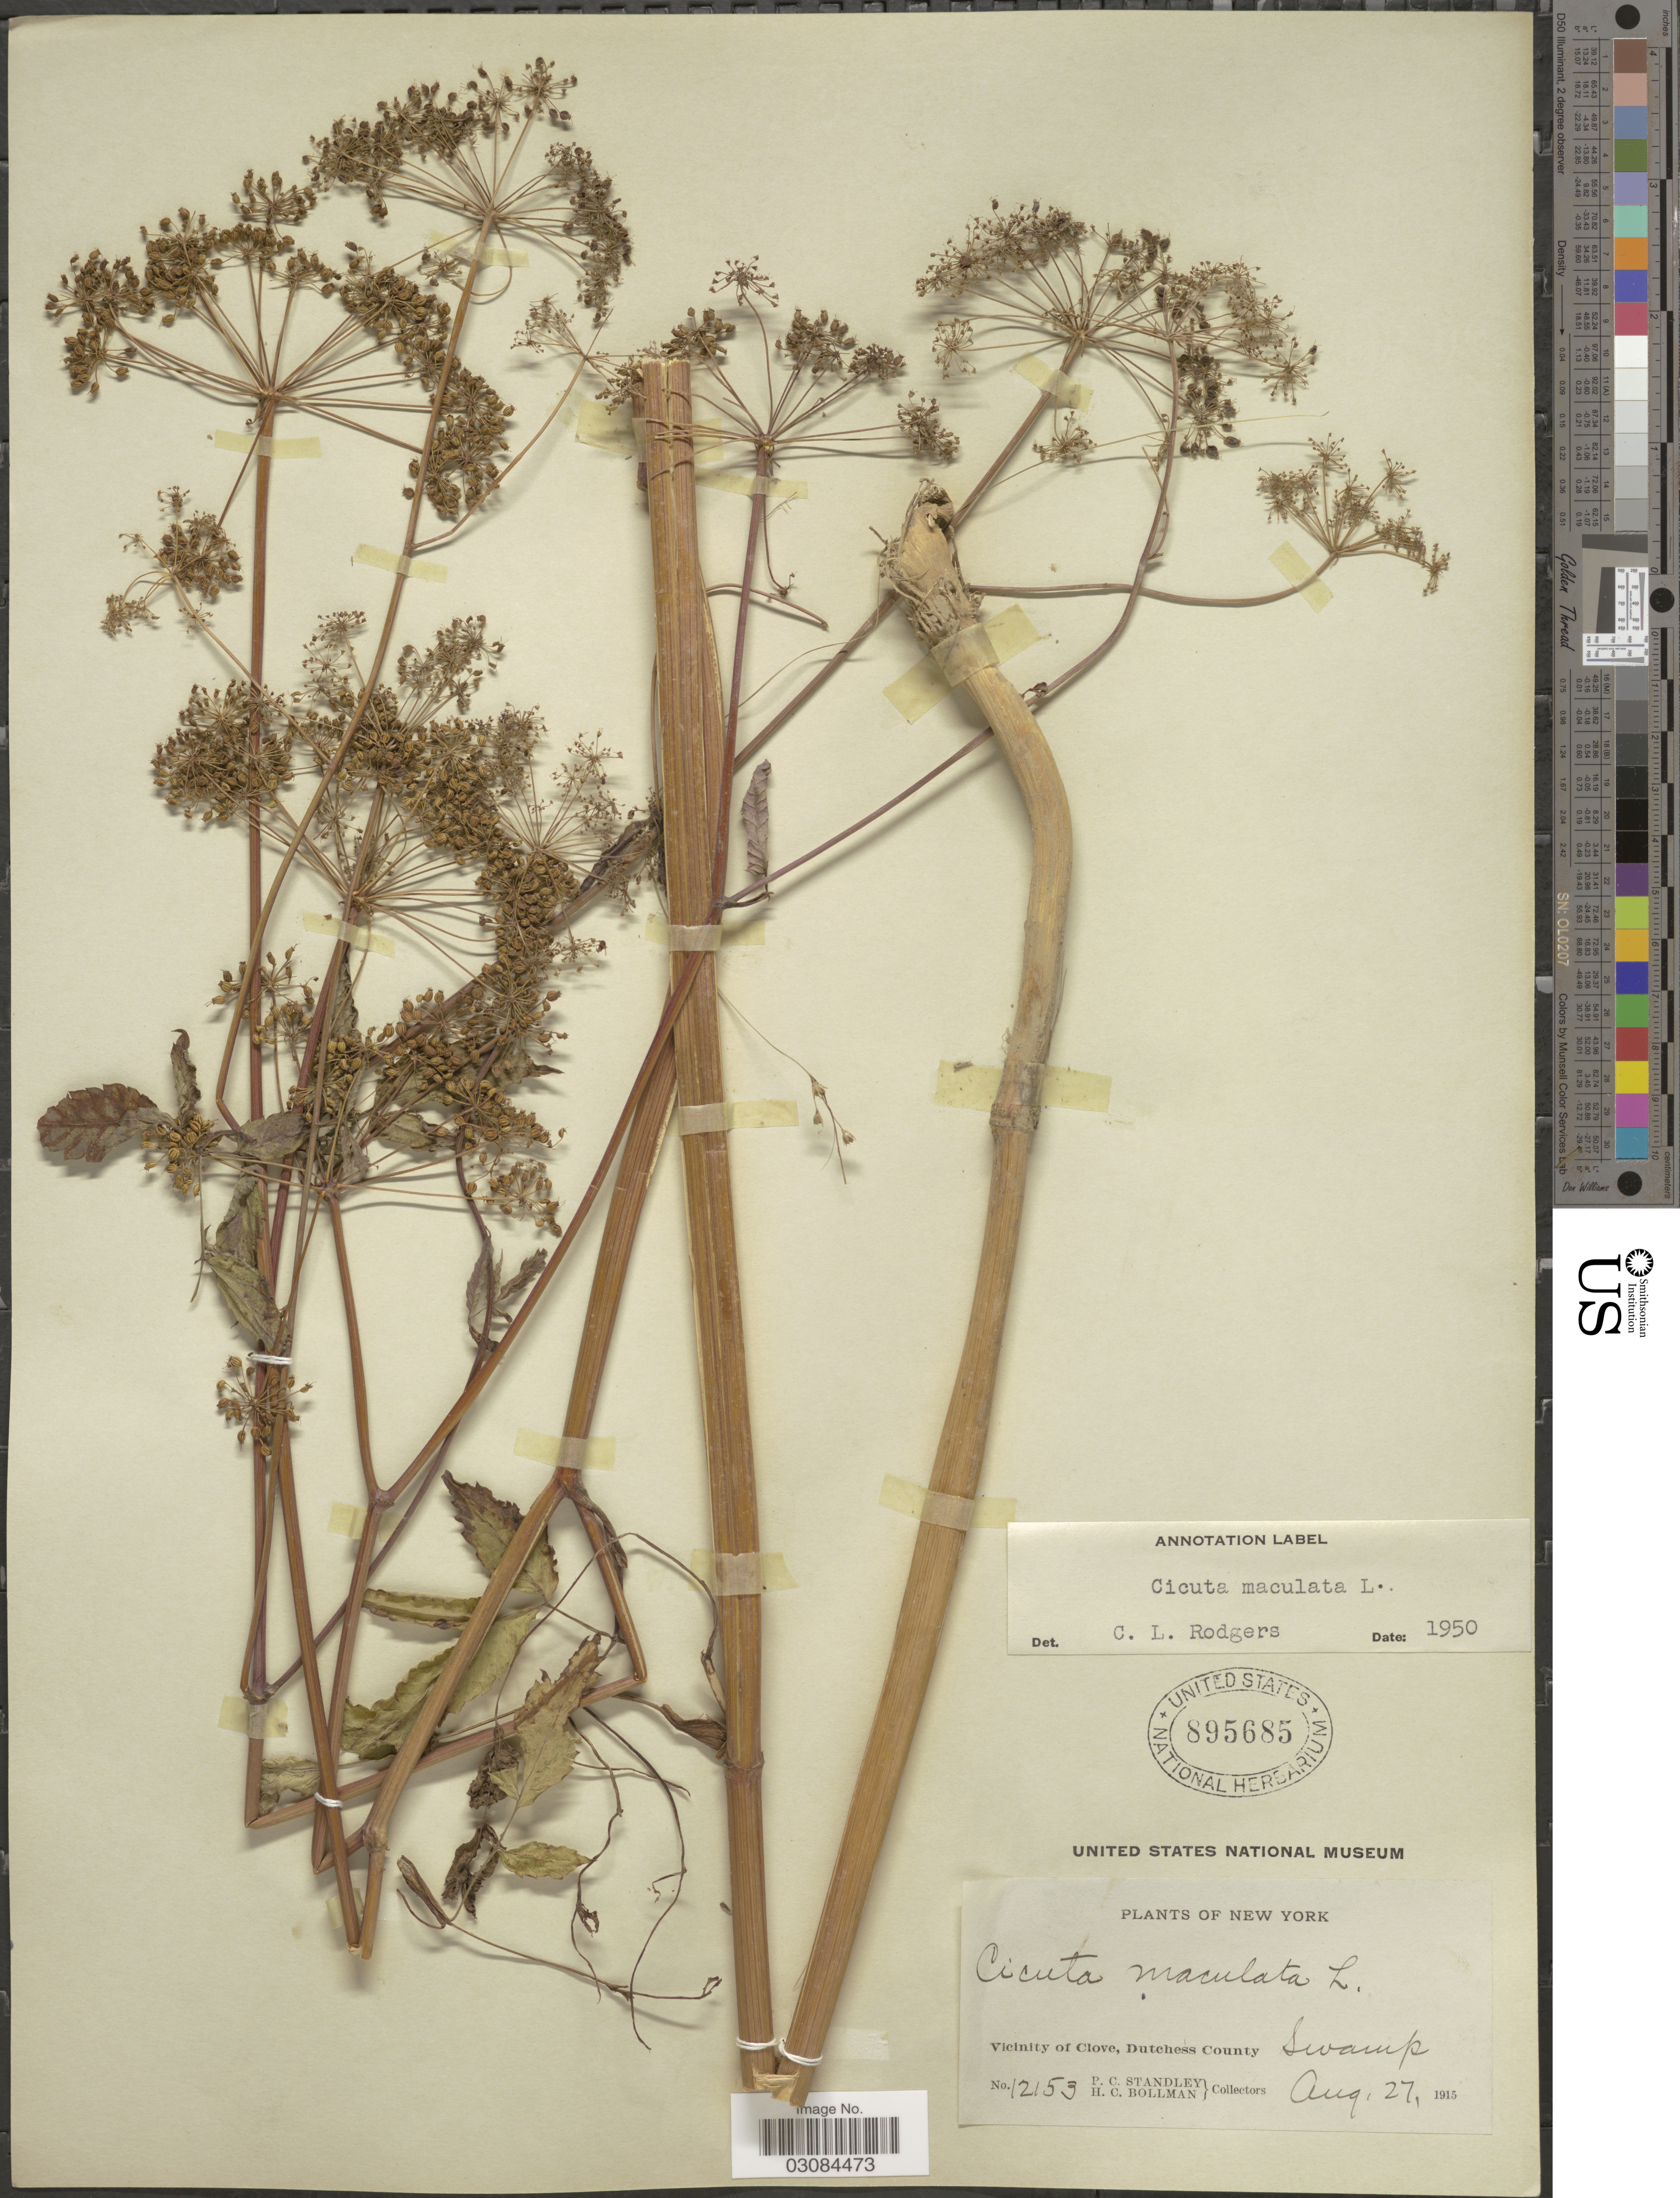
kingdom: Plantae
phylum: Tracheophyta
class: Magnoliopsida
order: Apiales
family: Apiaceae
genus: Cicuta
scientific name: Cicuta maculata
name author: L.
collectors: P. C. Standley & H. C. Bollman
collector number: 12153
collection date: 1915-08-27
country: United States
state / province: New York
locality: Vicinity of Clove, Dutchess County.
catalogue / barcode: US 895685